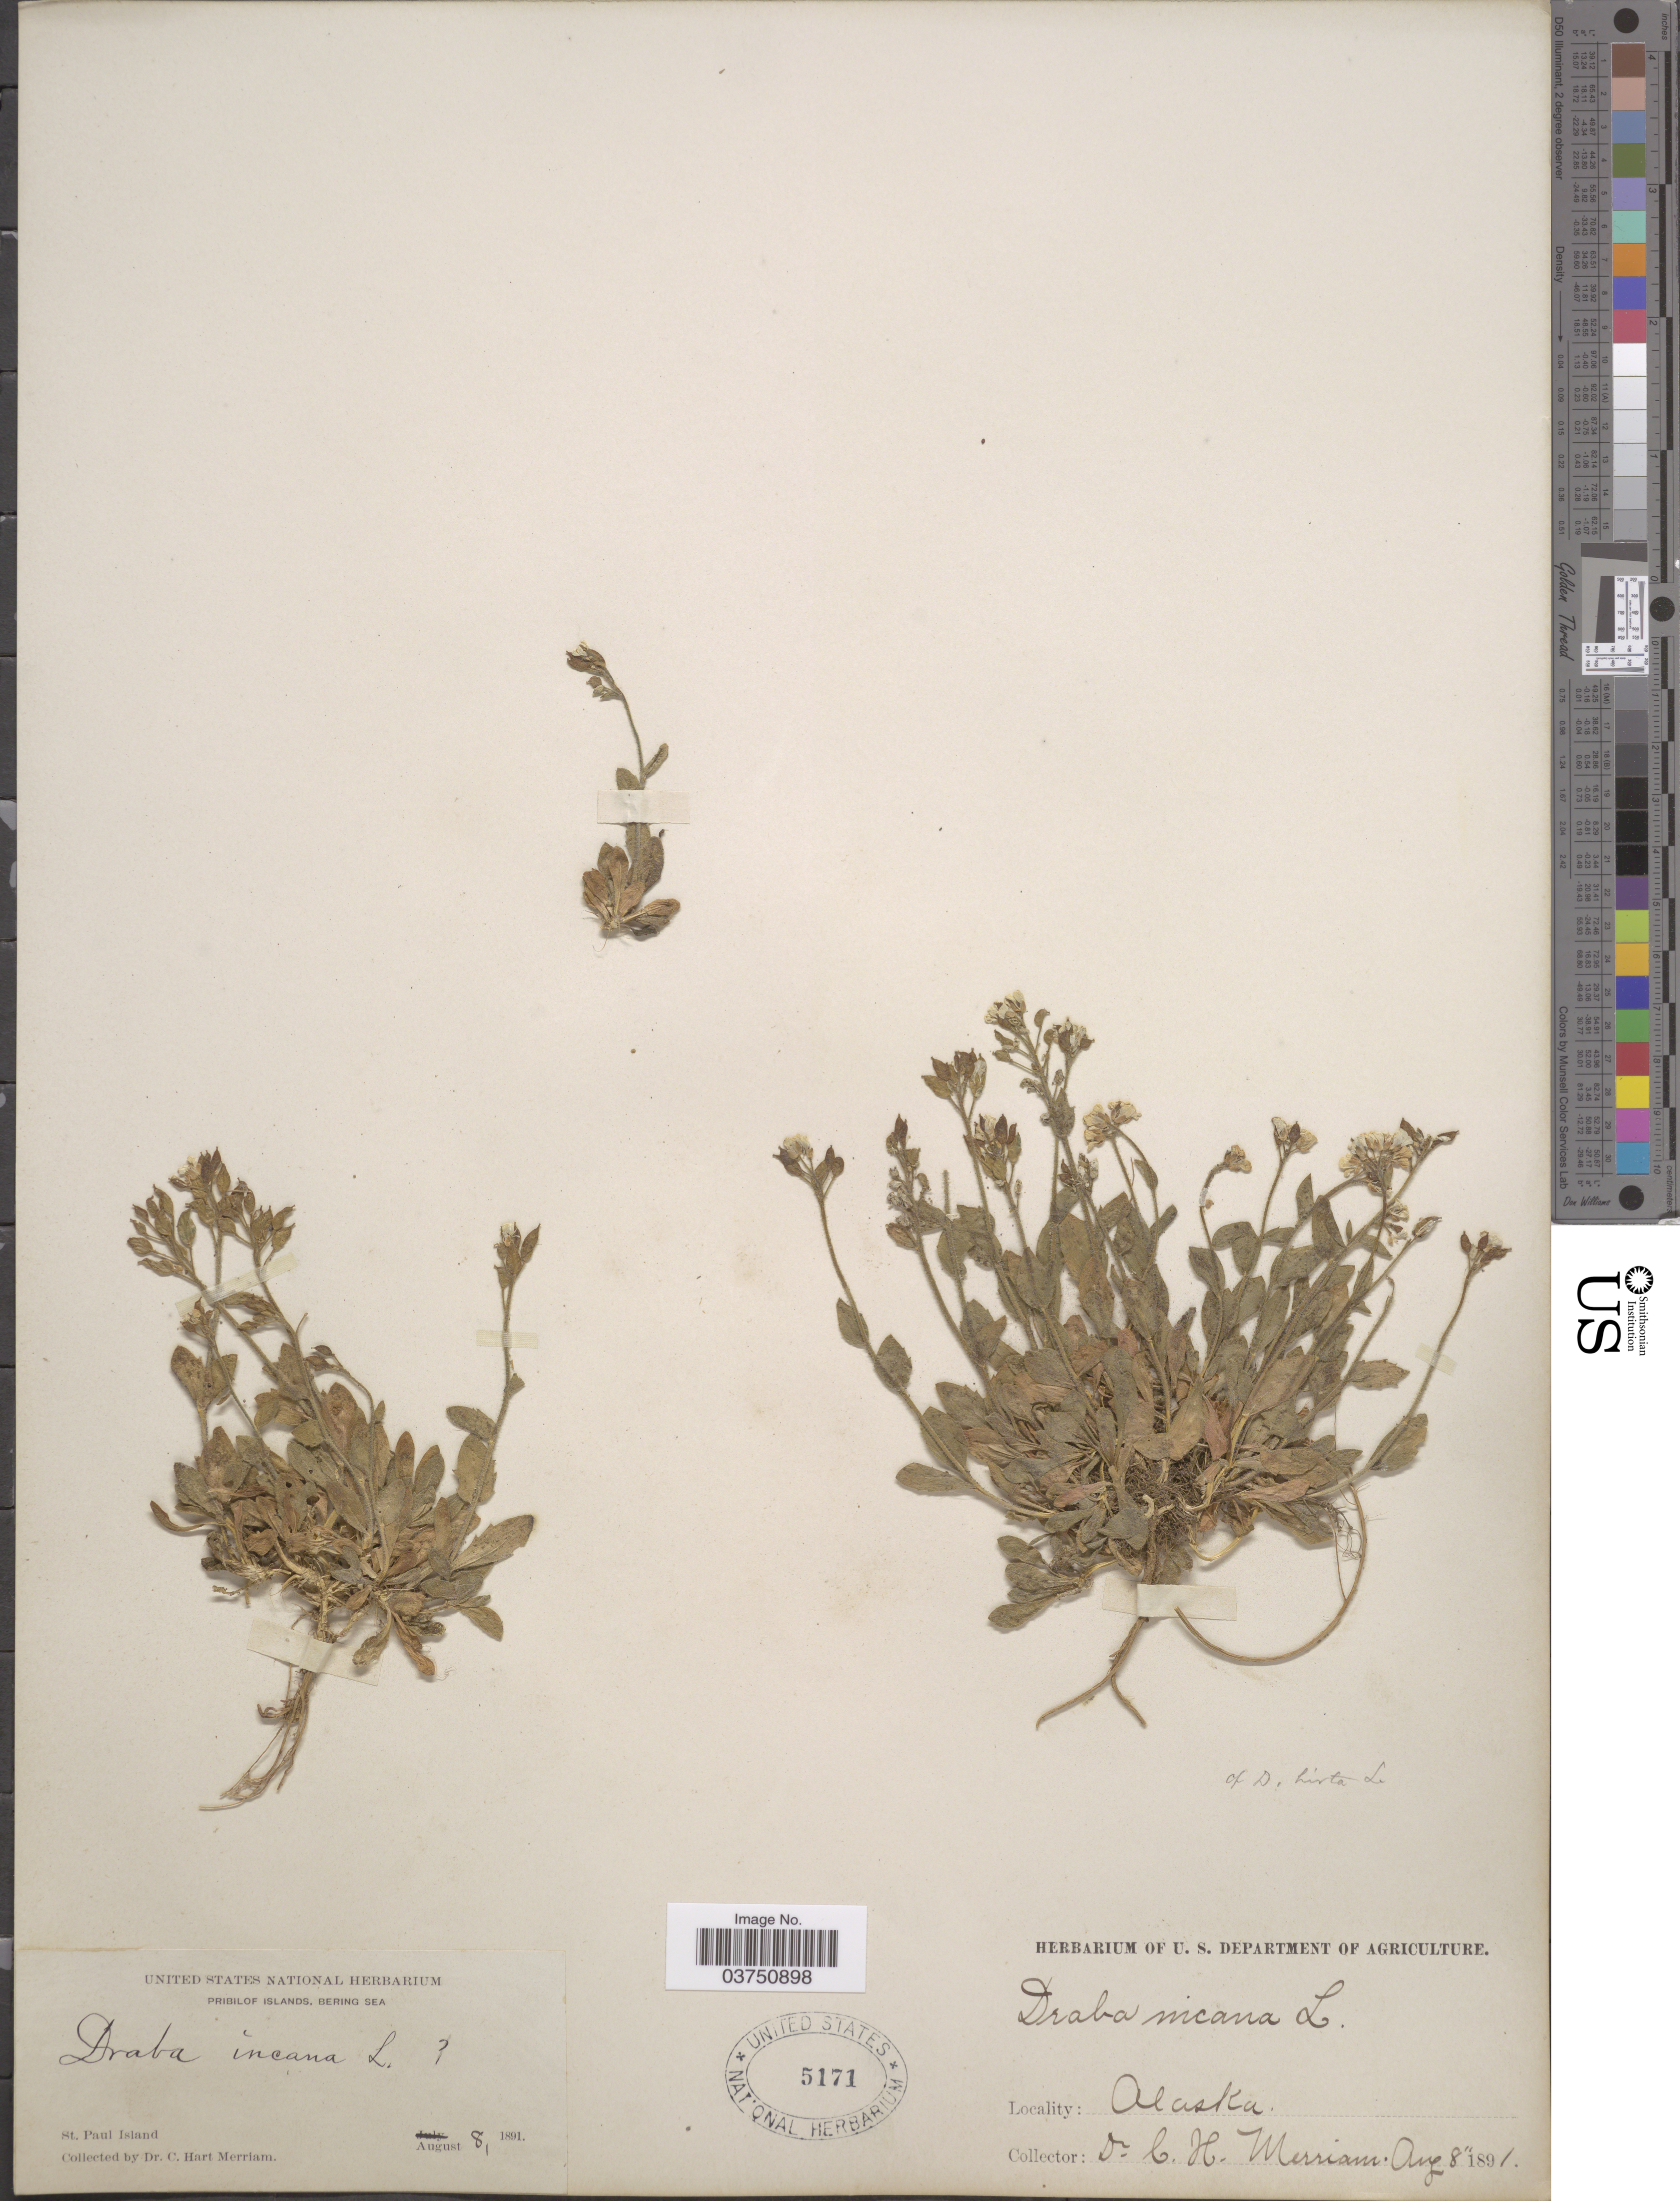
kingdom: Plantae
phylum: Tracheophyta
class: Magnoliopsida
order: Brassicales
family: Brassicaceae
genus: Draba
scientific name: Draba borealis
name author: DC.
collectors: C. Merriam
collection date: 1891-08-08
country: United States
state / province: Alaska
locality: Pribilof Islands, Bering Sea. St. Paul Island.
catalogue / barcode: US 5171